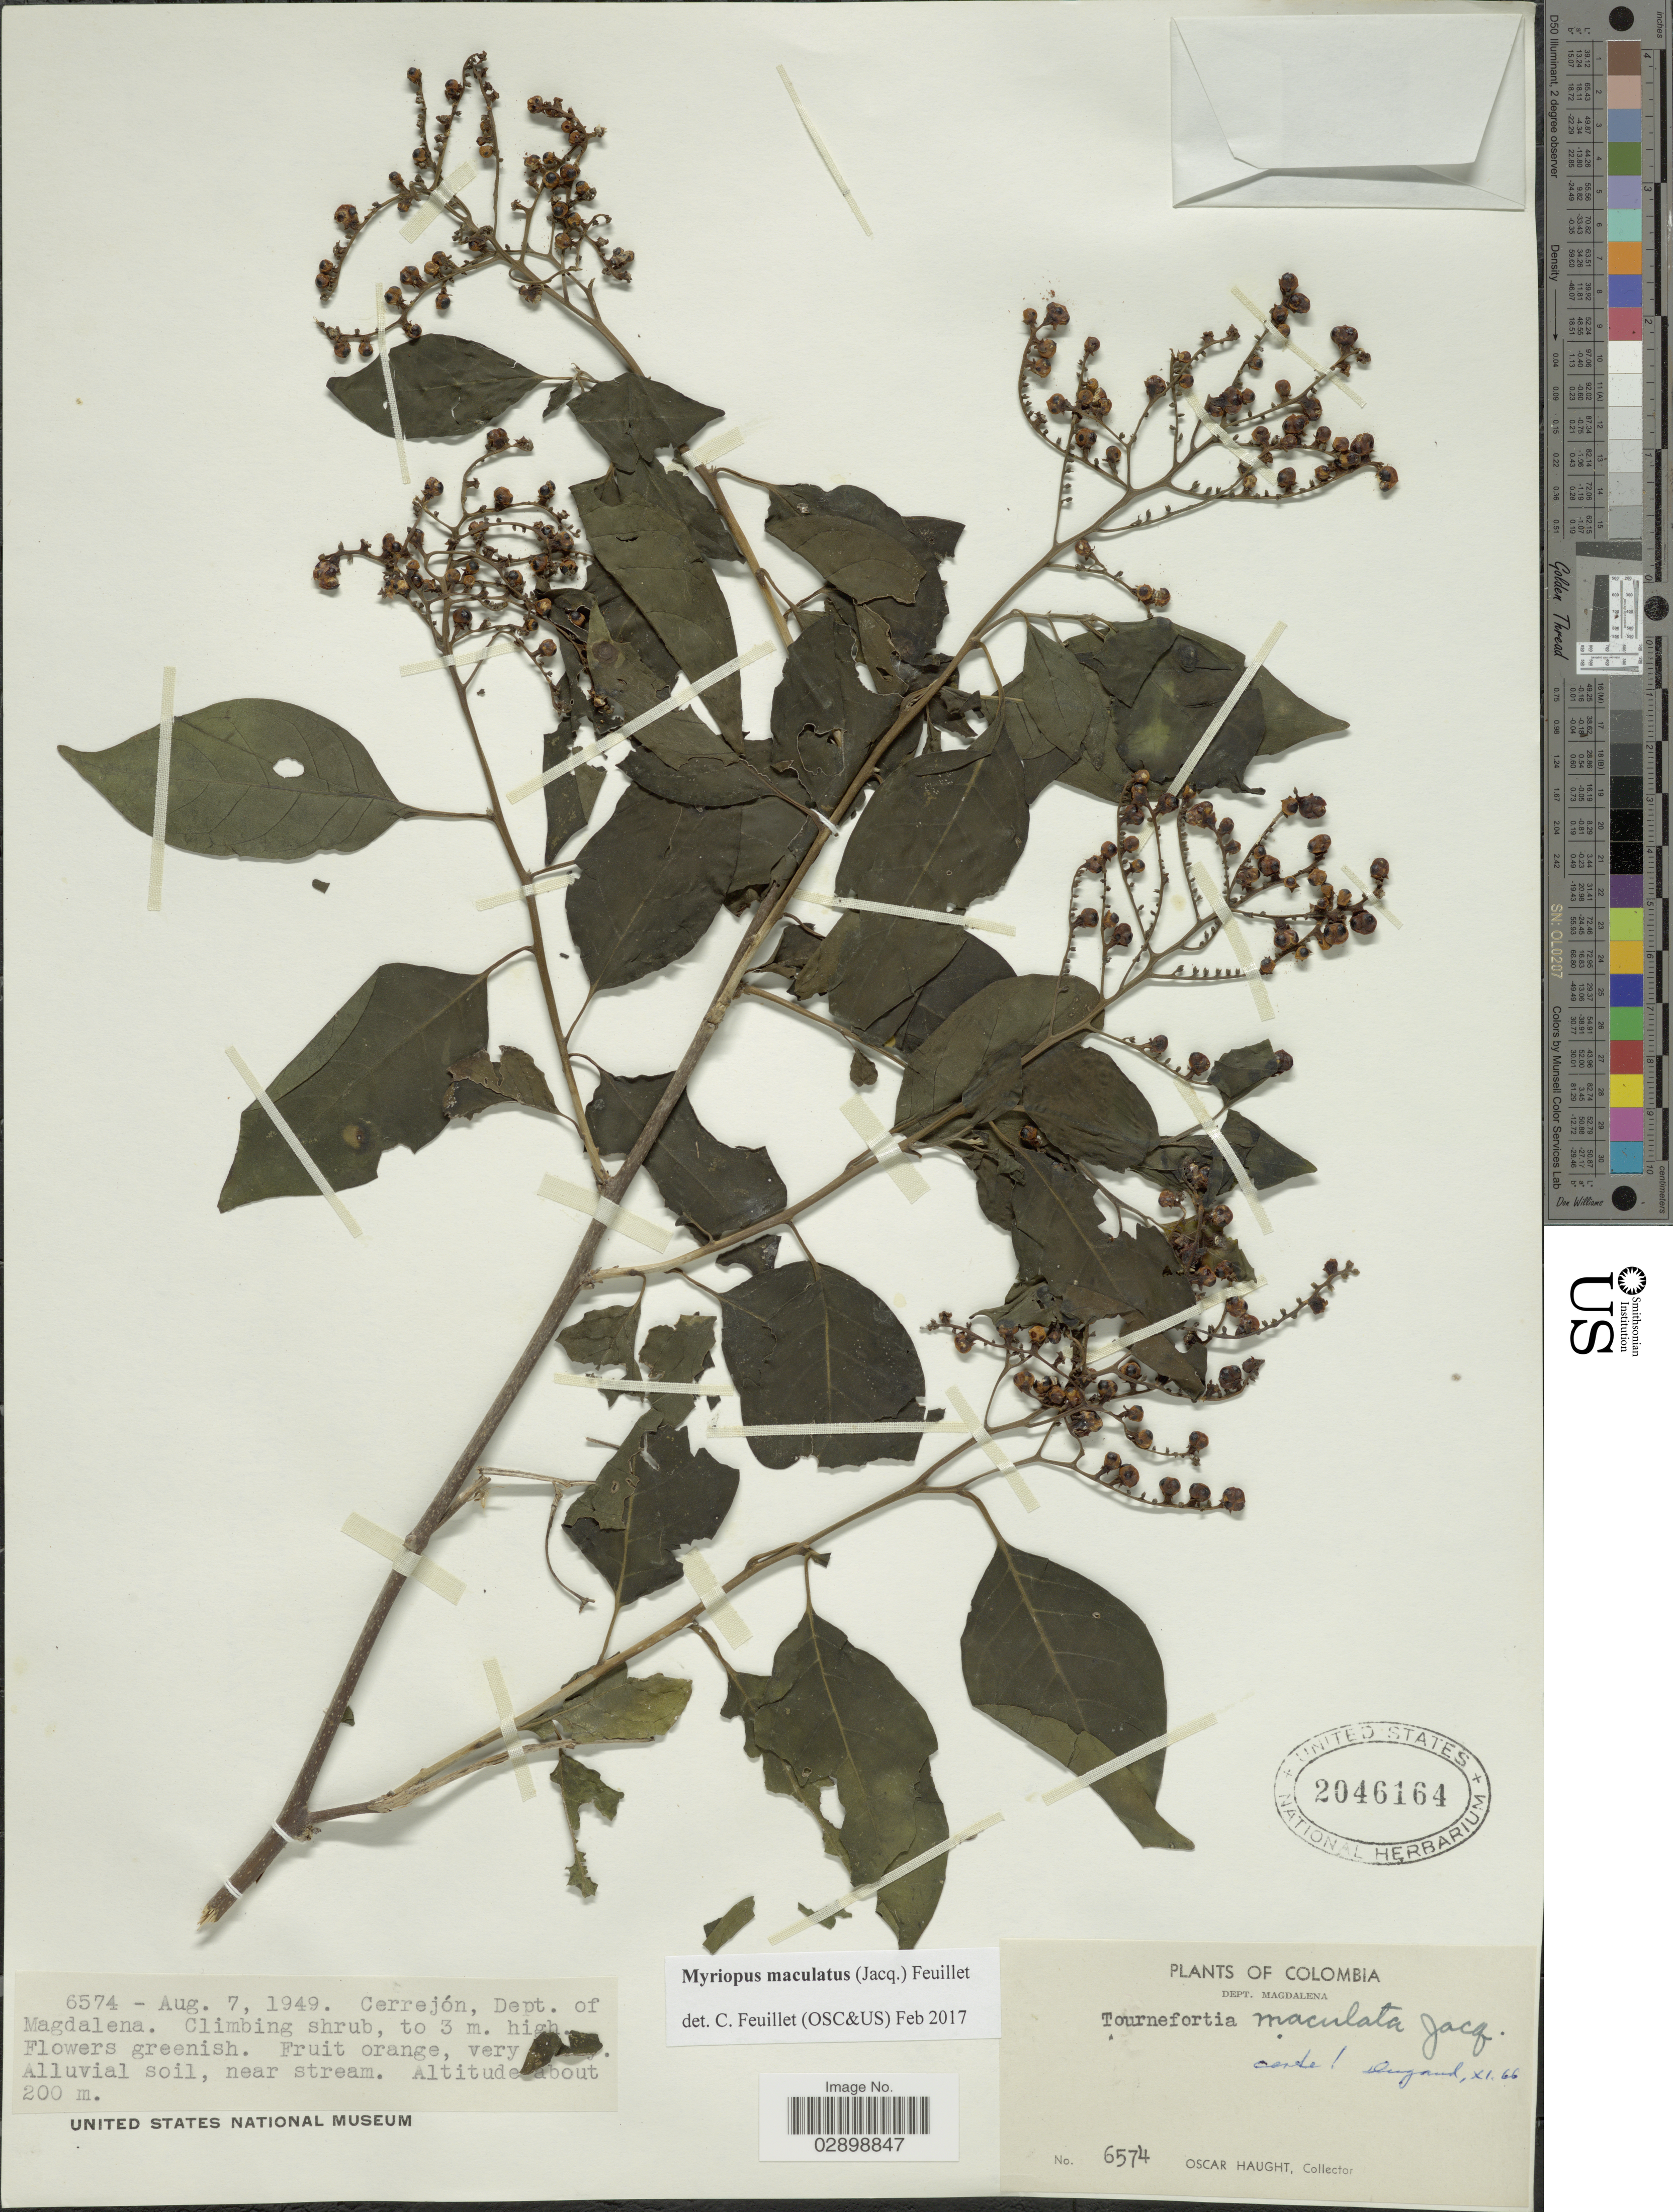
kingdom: Plantae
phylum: Tracheophyta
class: Magnoliopsida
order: Boraginales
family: Heliotropiaceae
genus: Myriopus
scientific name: Myriopus maculatus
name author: (Jacq.) Feuillet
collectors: O. L. Haught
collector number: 6574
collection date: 1949-08-07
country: Colombia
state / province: Magdalena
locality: Cerrejón, Dept. of Magdalena.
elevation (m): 200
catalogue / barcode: US 2046164